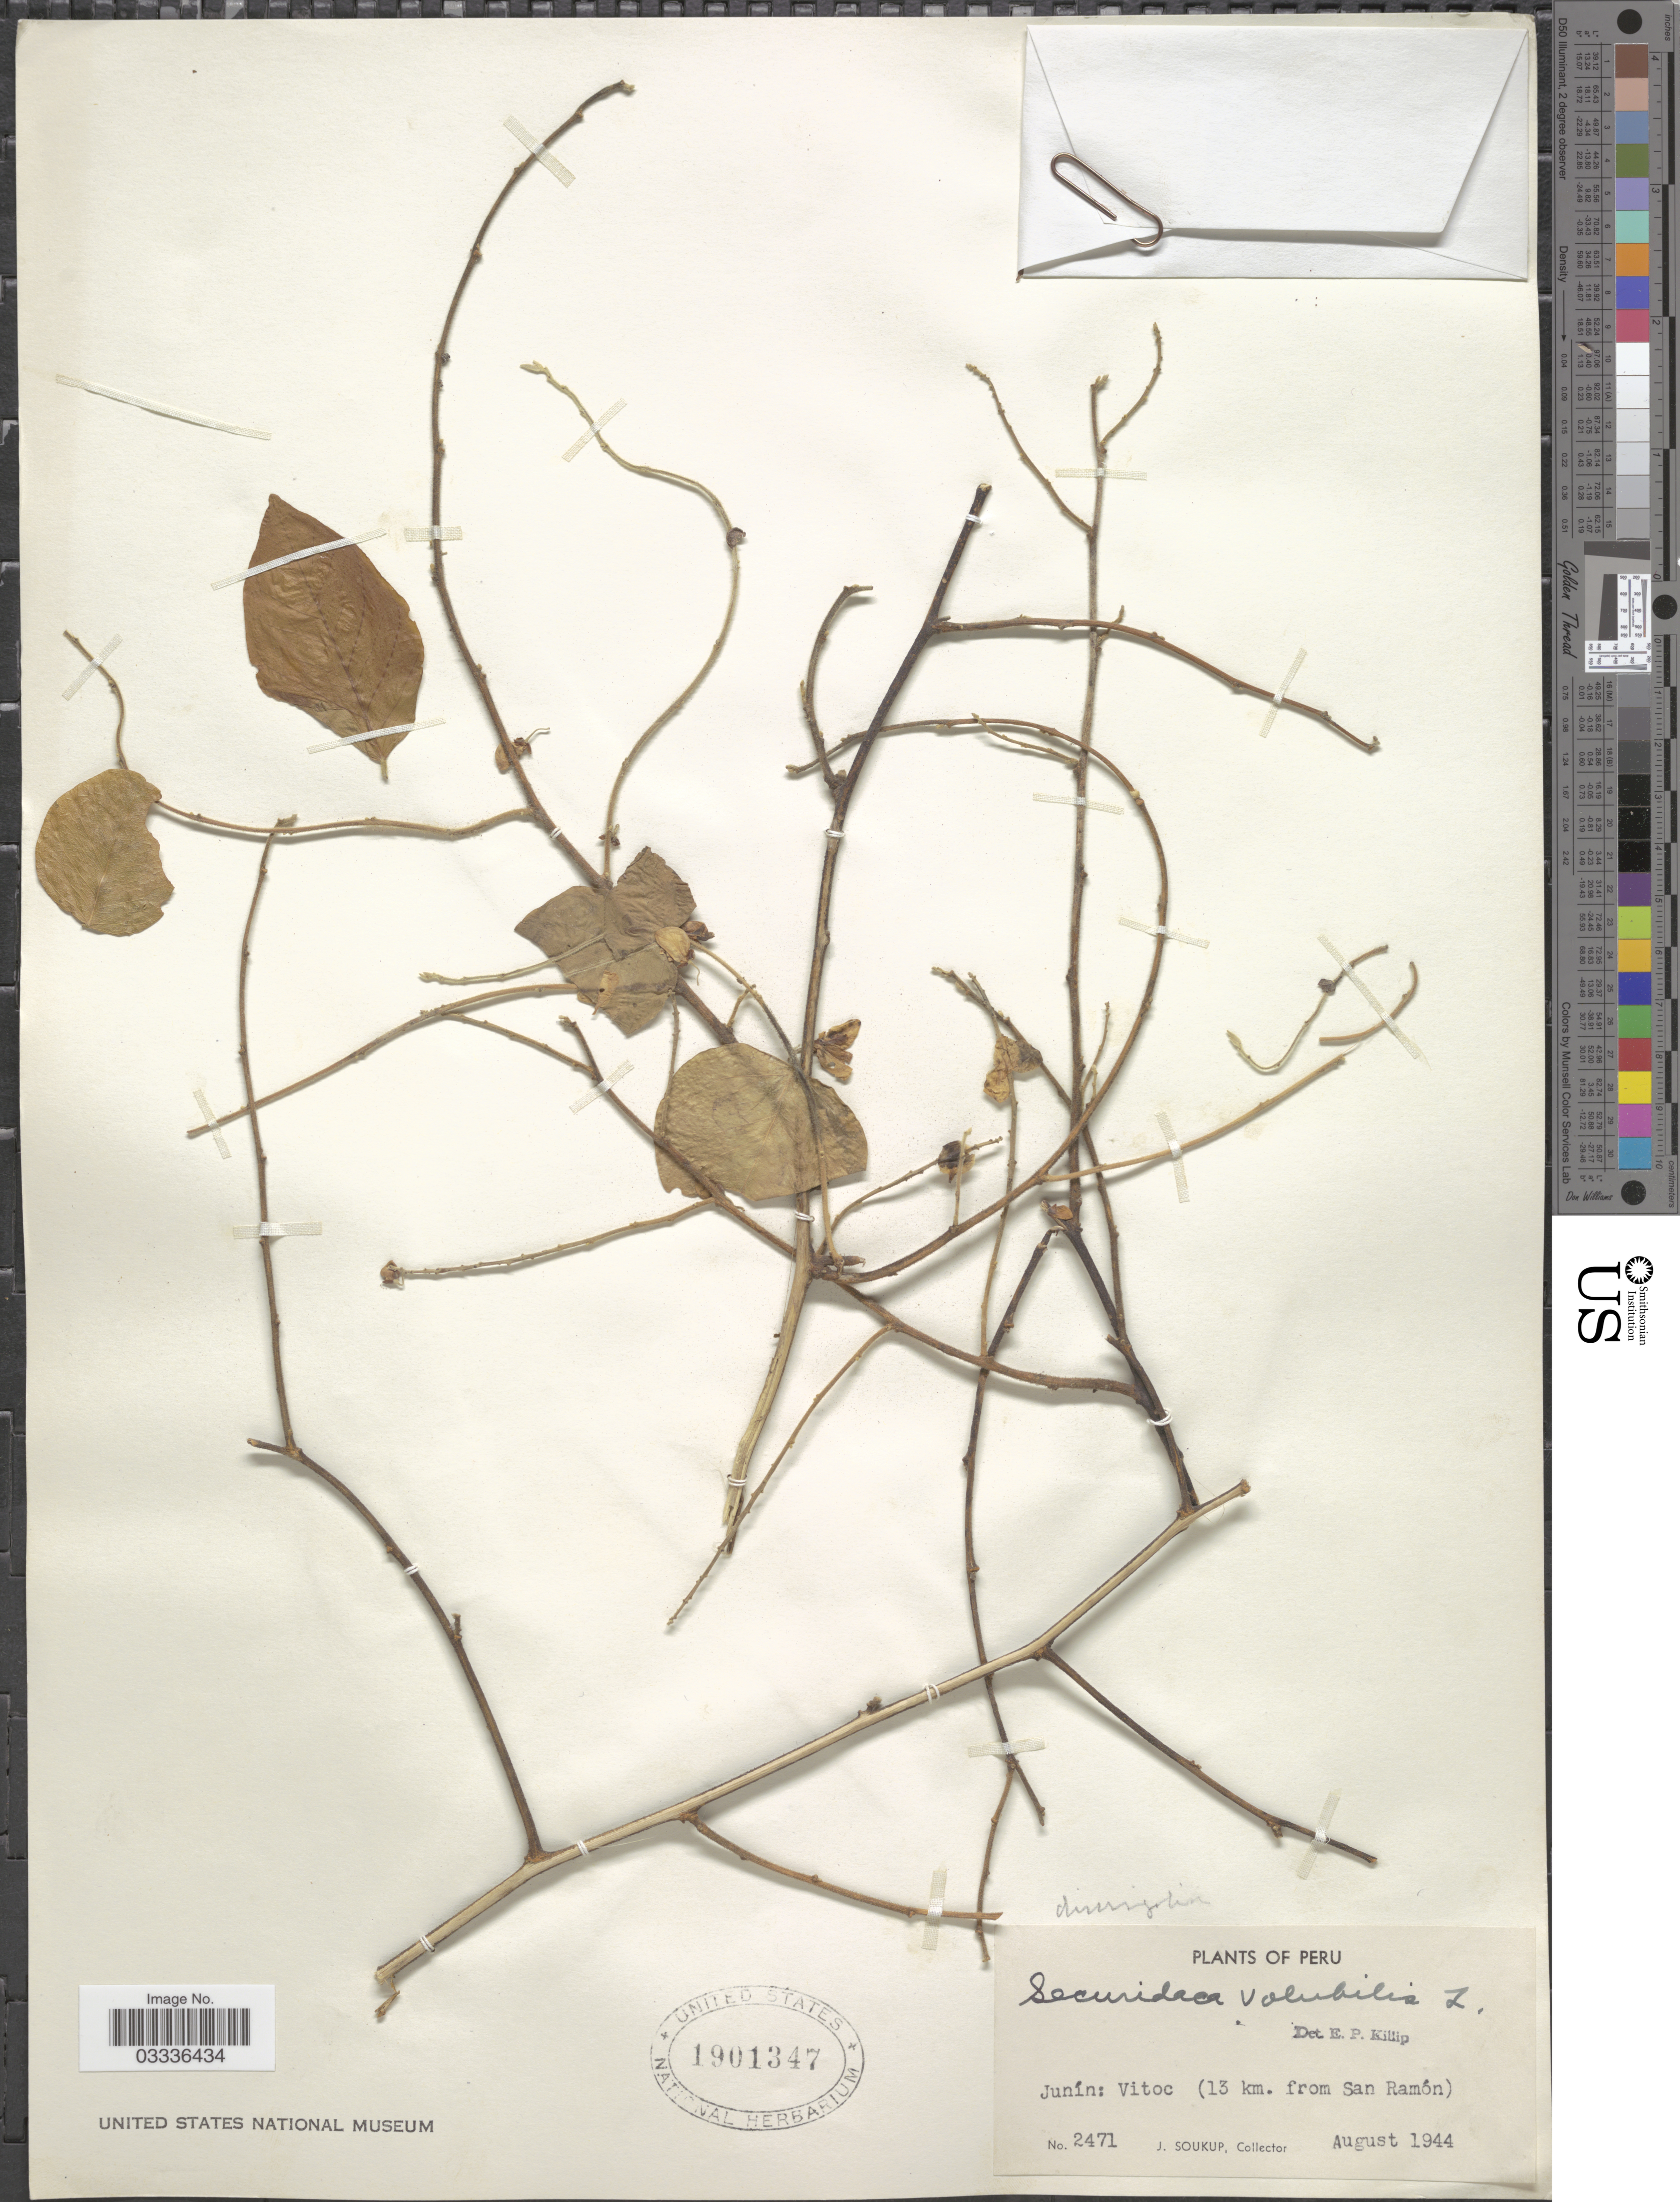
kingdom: Plantae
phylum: Tracheophyta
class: Magnoliopsida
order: Fabales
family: Polygalaceae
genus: Securidaca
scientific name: Securidaca diversifolia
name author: (L.) S.F. Blake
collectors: J. Soukup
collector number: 2471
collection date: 1944-08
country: Peru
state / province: Junín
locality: Vitoc (13 km. from San Ramón).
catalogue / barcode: US 1901347